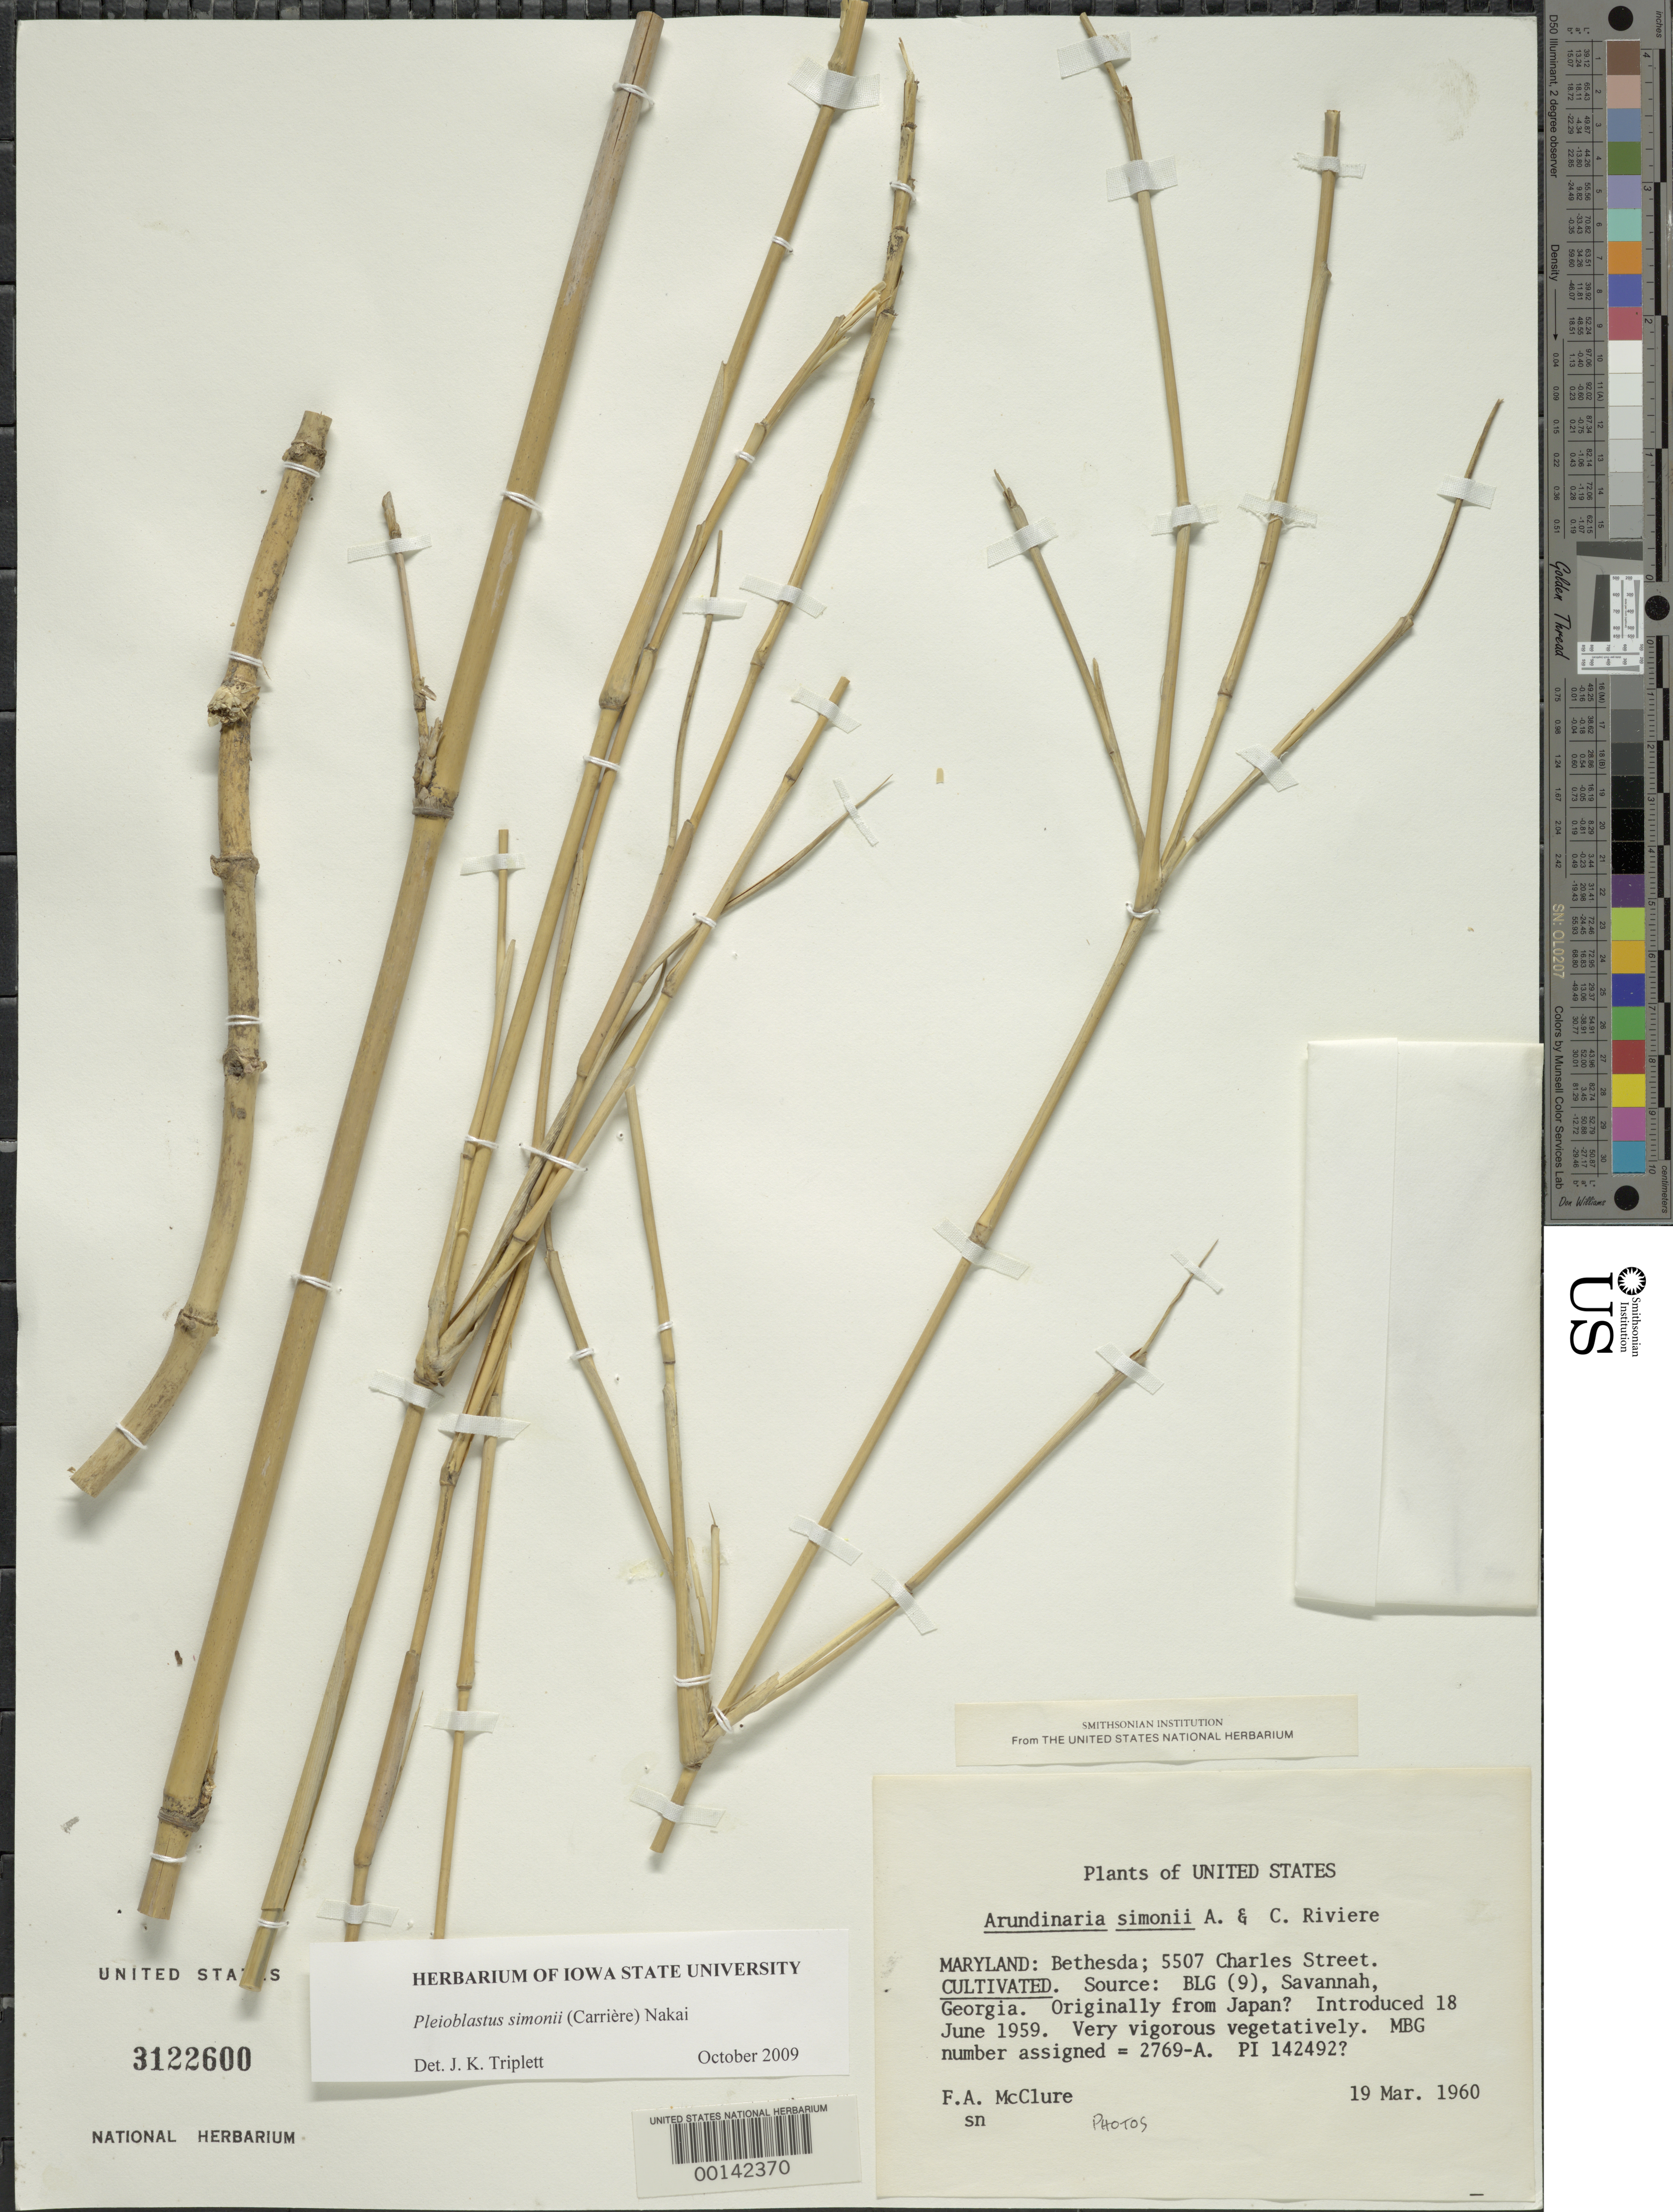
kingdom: Plantae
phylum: Tracheophyta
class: Liliopsida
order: Poales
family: Poaceae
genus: Pleioblastus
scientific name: Pleioblastus simonii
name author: (Carrière) Nakai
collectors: F. A. McClure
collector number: MBG-2769-A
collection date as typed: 19 Mar 1960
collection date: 1960-03-19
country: United States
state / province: Maryland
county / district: Montgomery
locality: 5507 Charles Street, Bethesda (McClure's Garden)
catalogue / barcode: US 3122600